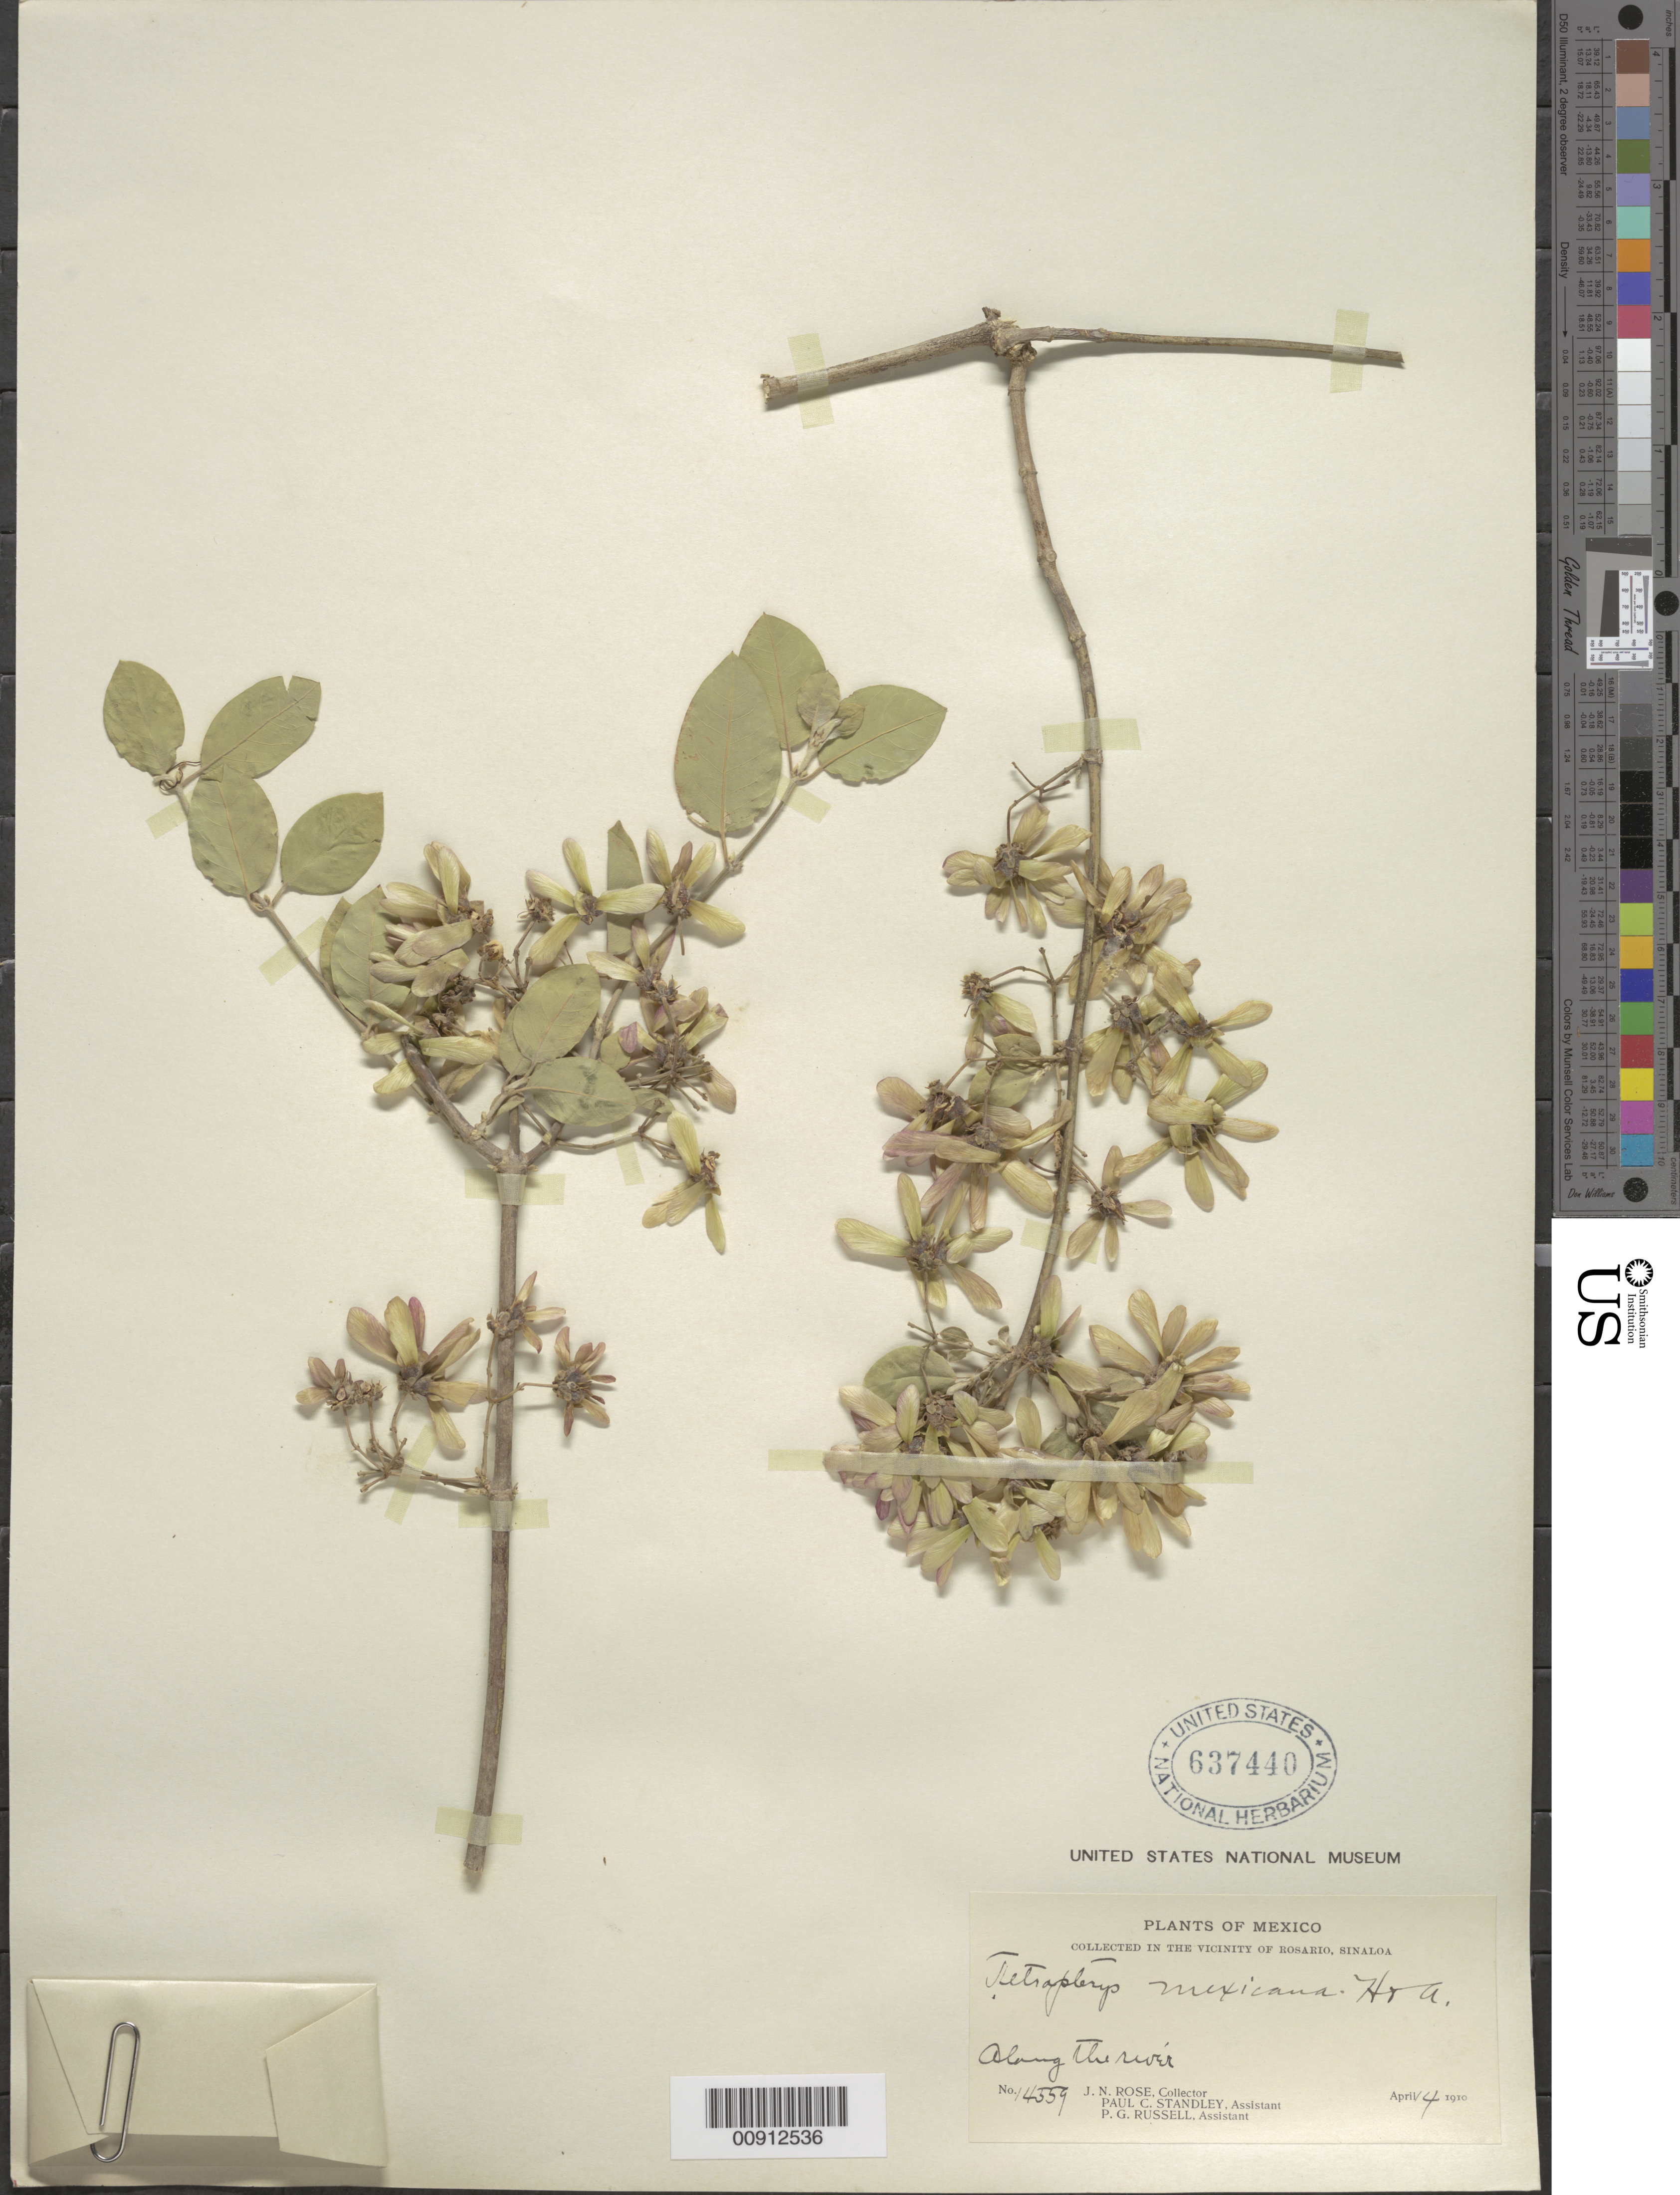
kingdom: Plantae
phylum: Tracheophyta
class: Magnoliopsida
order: Malpighiales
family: Malpighiaceae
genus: Tetrapterys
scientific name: Tetrapterys mexicana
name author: Hook. & Arn.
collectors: J. N. Rose, P. C. Standley & P. G. Russell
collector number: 14559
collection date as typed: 14 Apr 1910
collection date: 1910-04-14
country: Mexico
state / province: Sinaloa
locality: Vicinity of Rosario, Sinaloa.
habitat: Along the river.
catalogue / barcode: US 637440